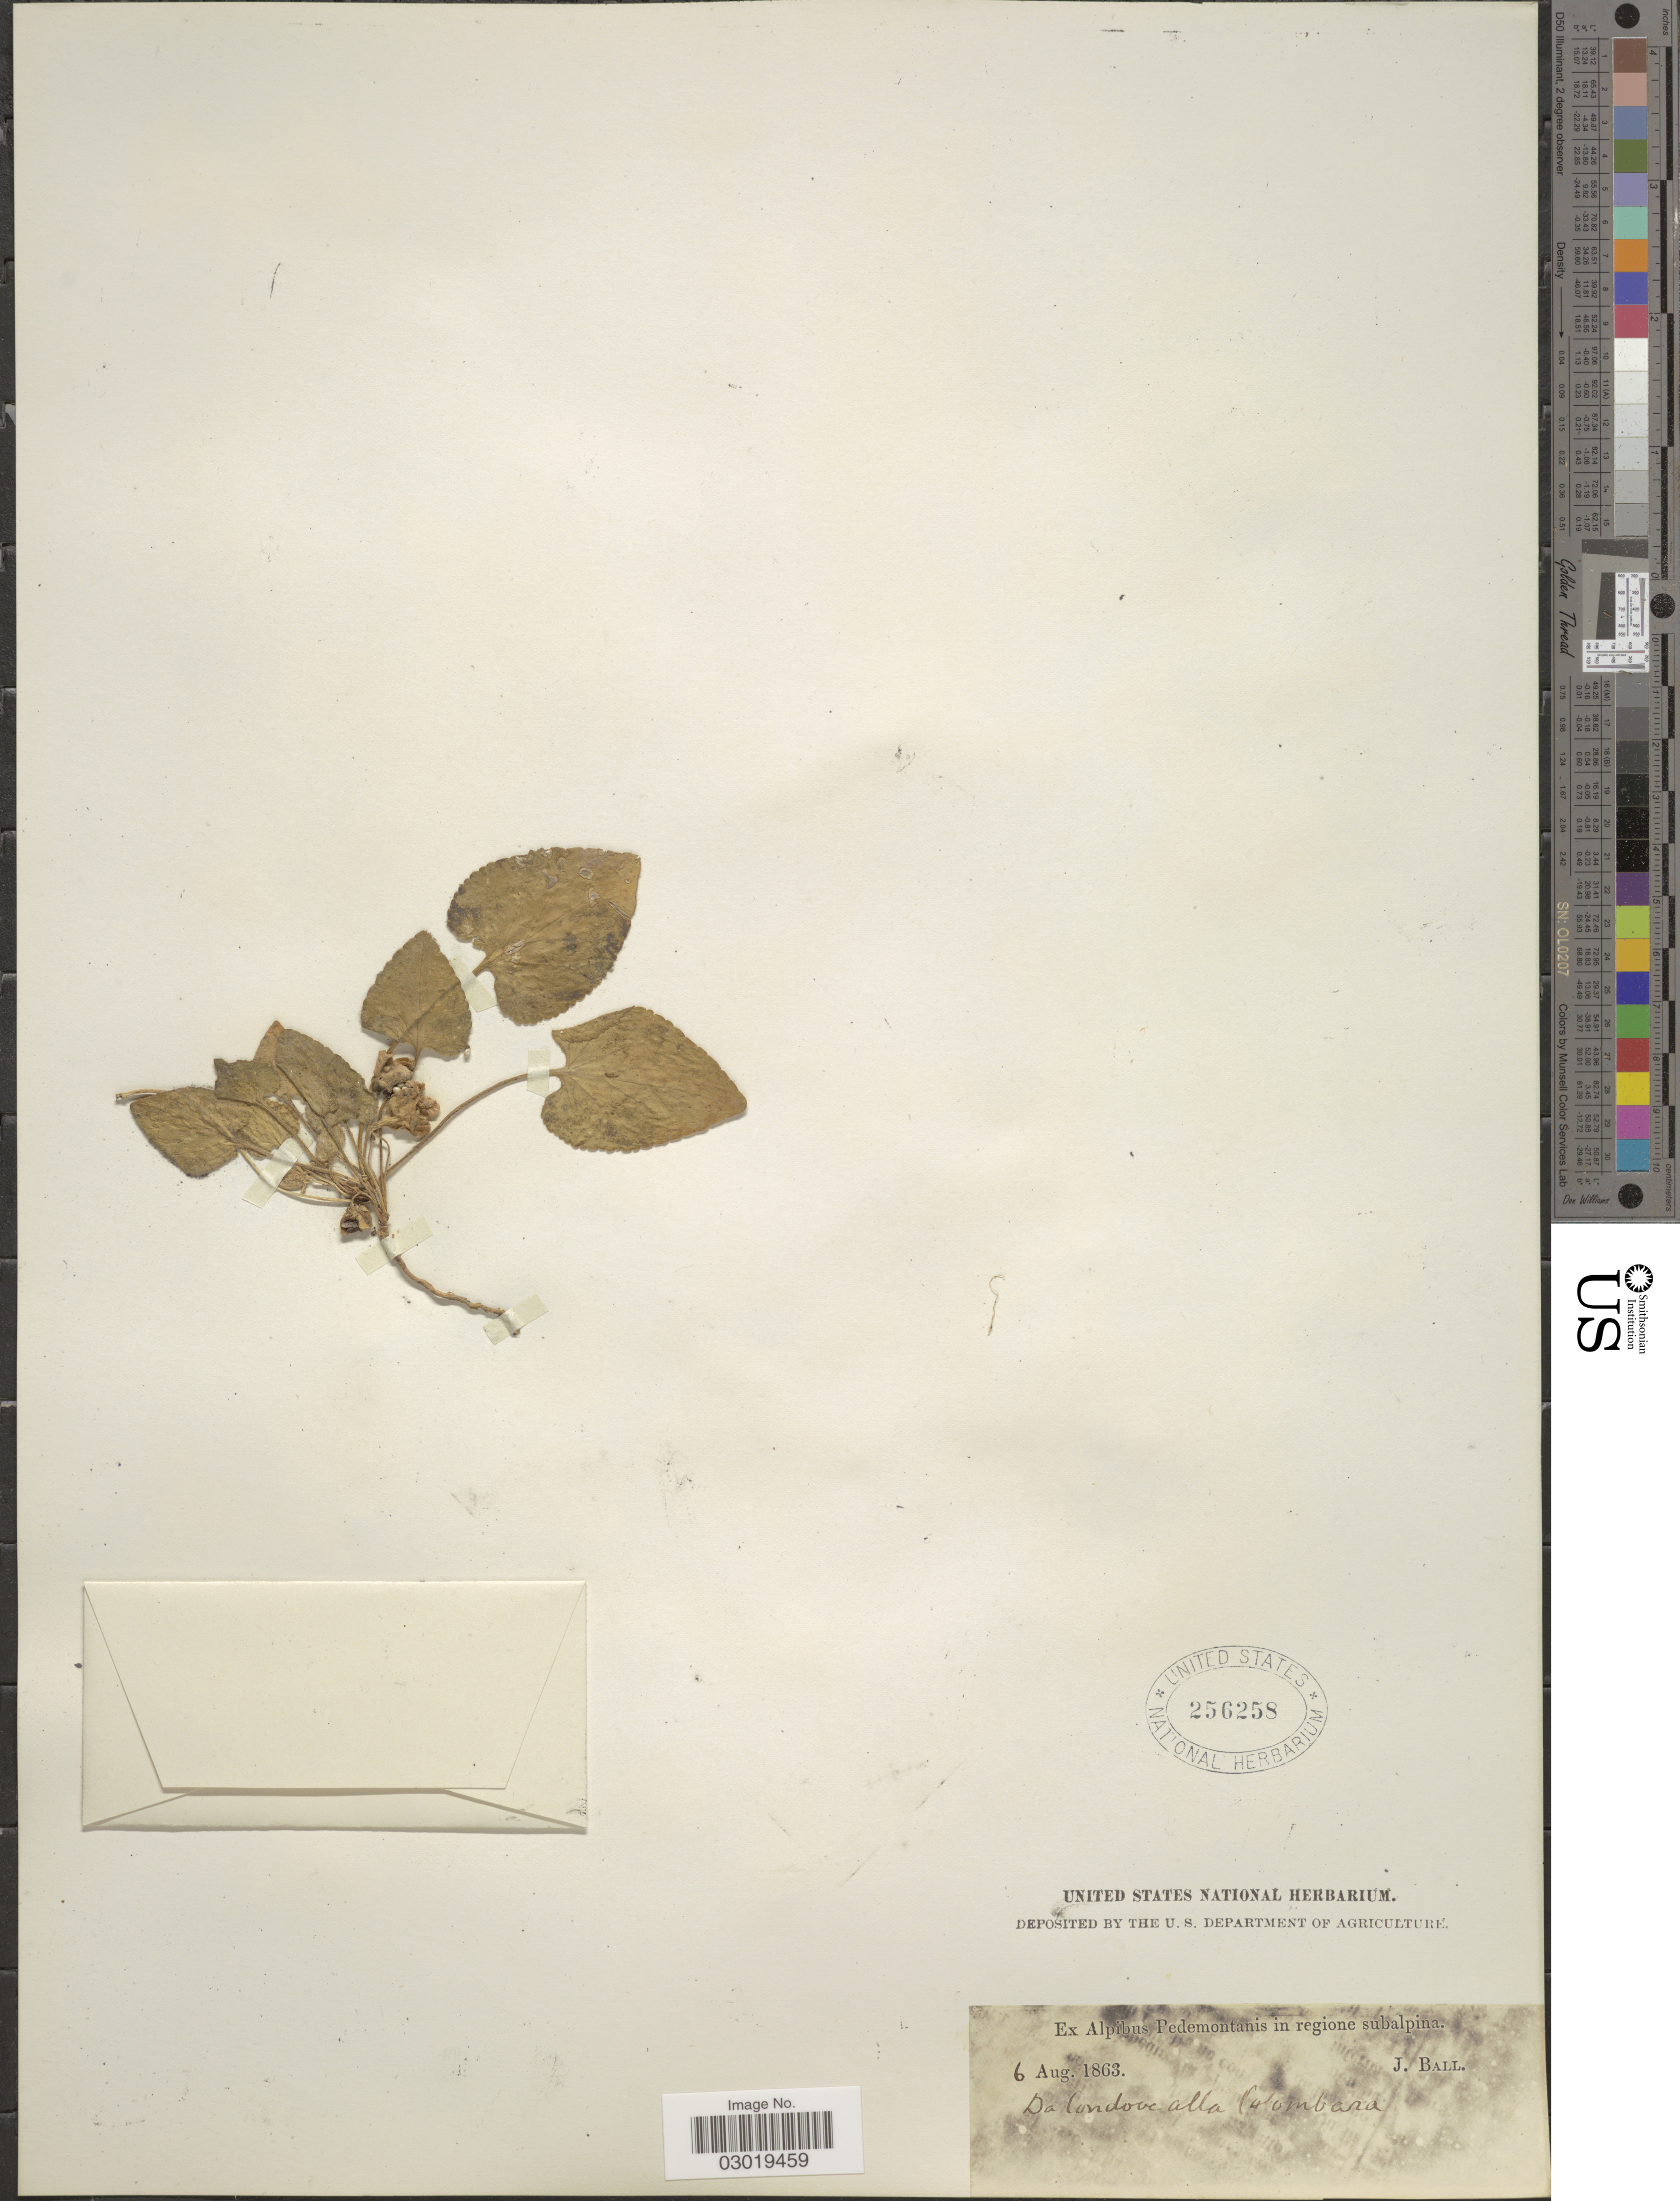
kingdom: Plantae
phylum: Tracheophyta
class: Magnoliopsida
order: Malpighiales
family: Violaceae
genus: Viola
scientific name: Viola sp.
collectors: J. Ball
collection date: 1863-08-06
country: Italy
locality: Ex Alpibus Pedemontanis in regione subalpina.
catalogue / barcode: US 256258